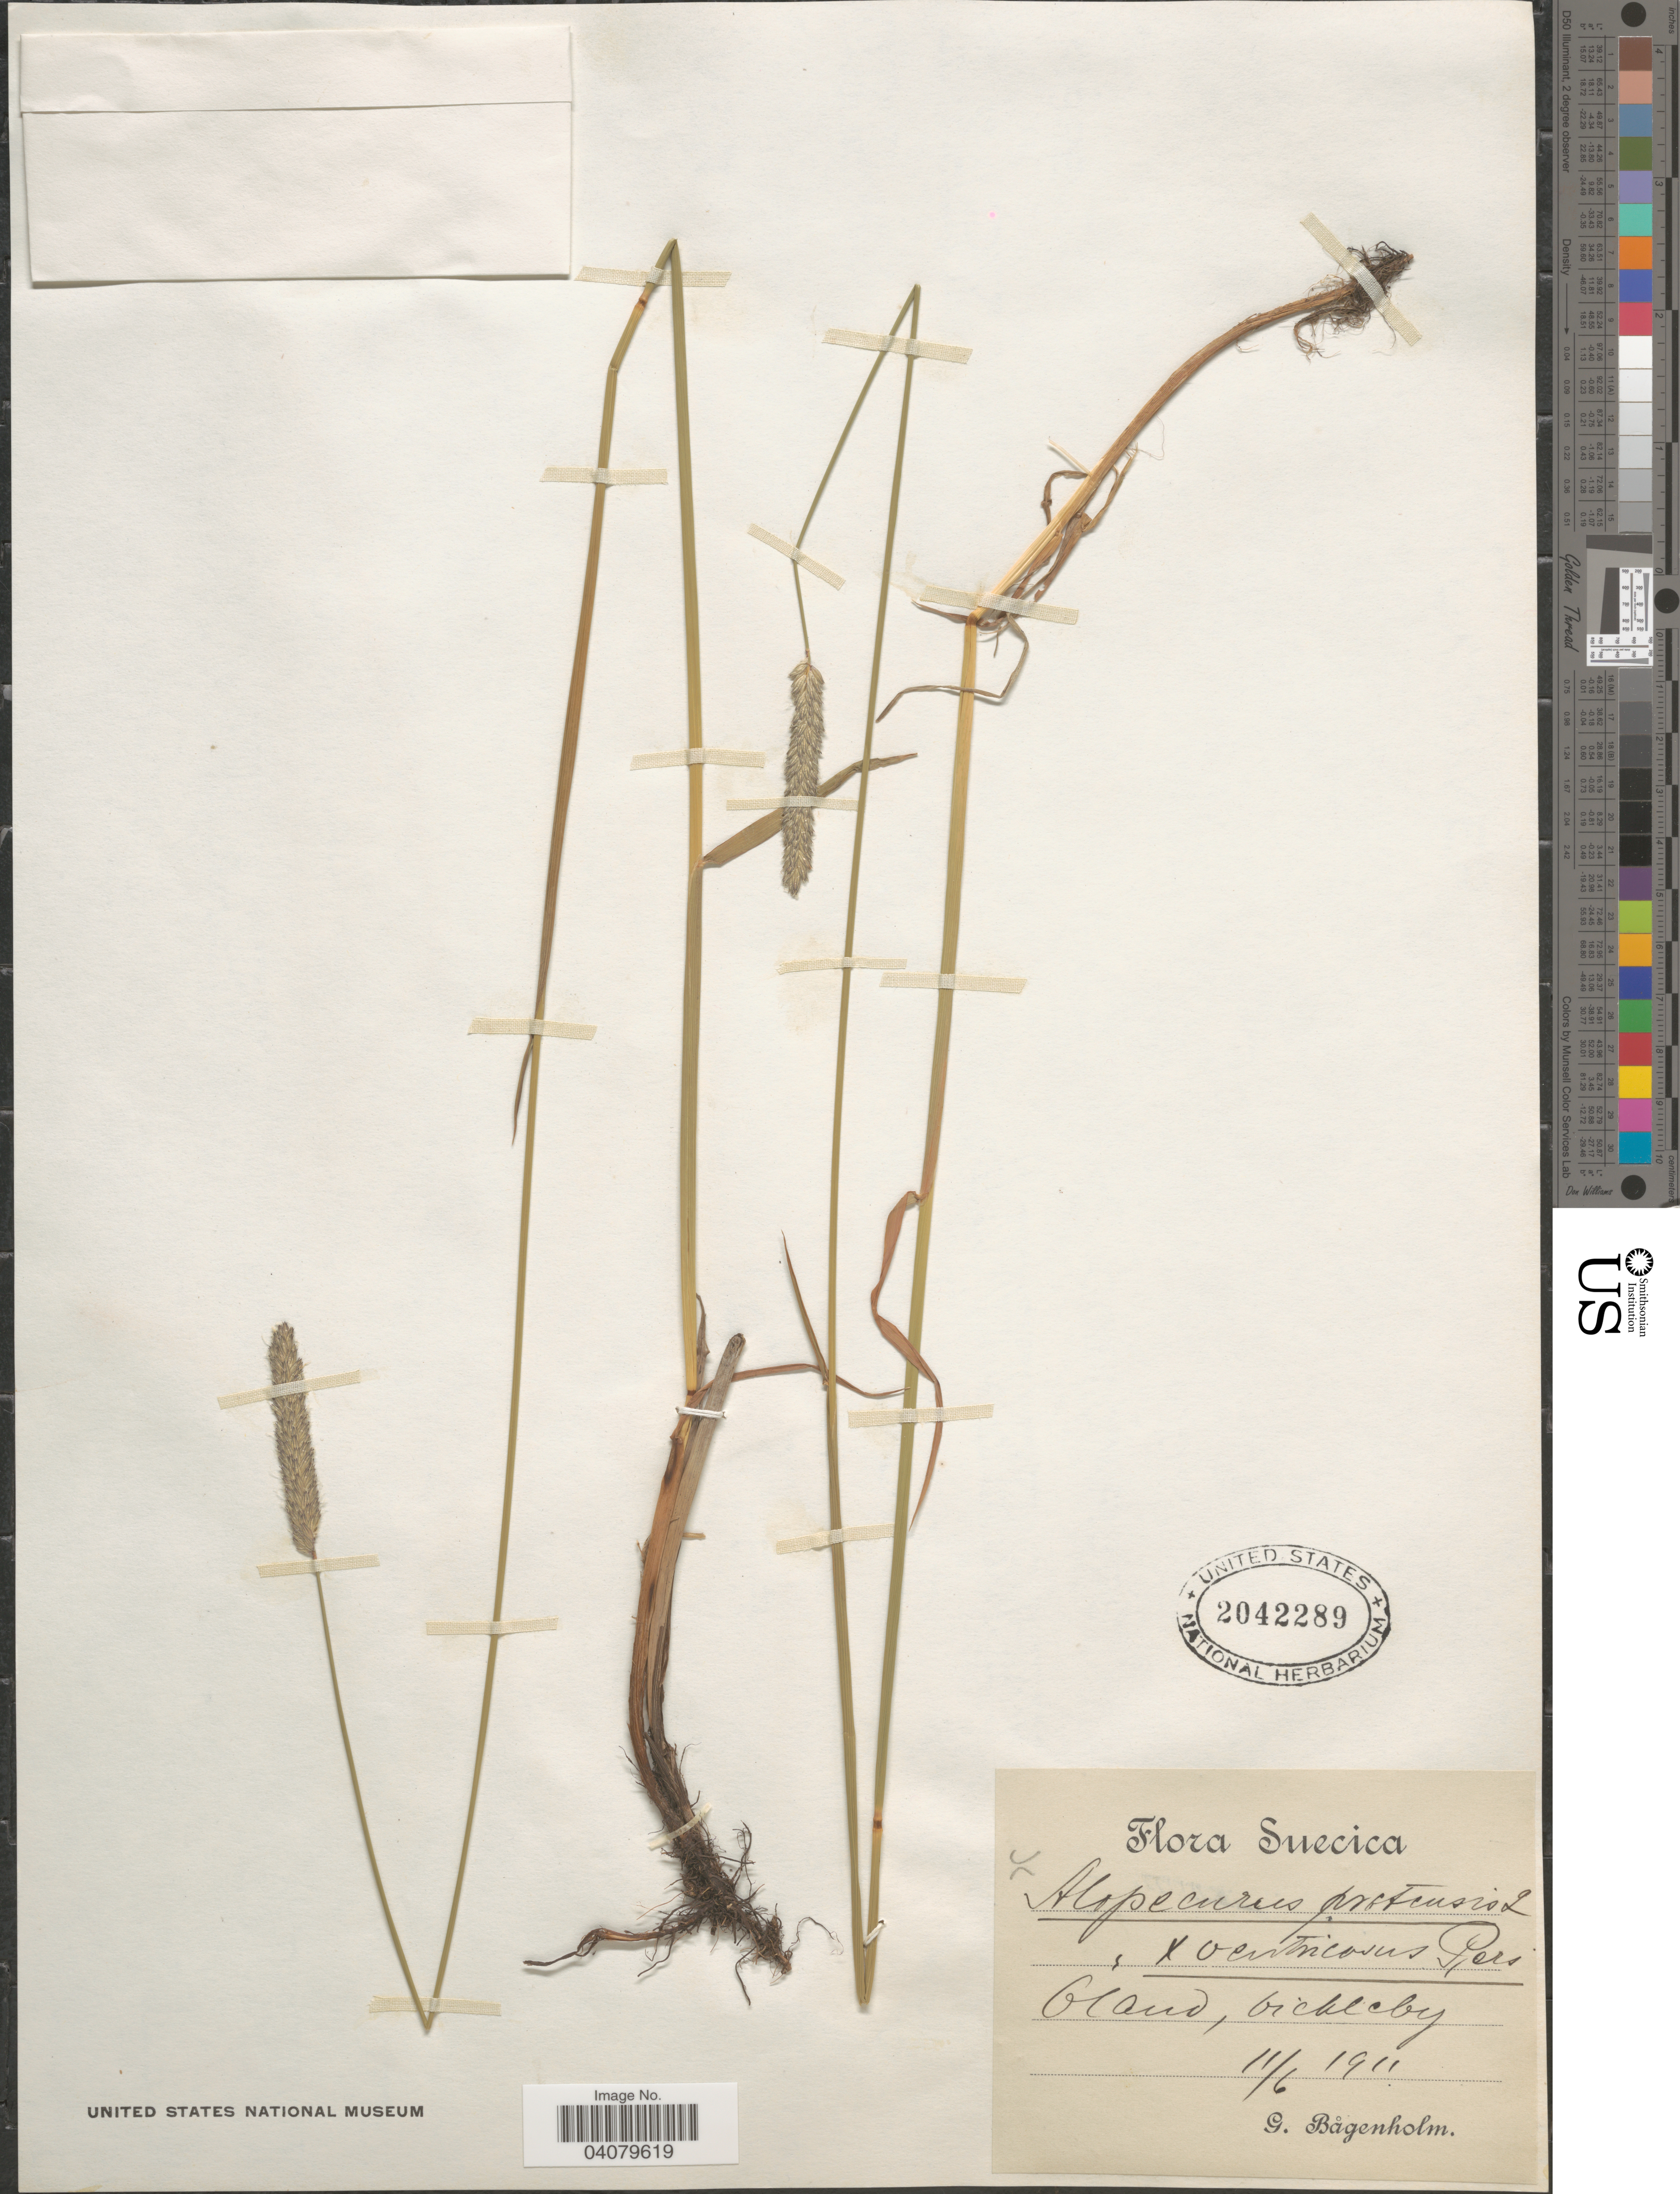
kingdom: Plantae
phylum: Tracheophyta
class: Liliopsida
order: Poales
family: Poaceae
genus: Alopecurus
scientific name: Alopecurus pratensis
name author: L.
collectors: G. Bagenholm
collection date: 1911-06-11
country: Sweden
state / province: Kalmar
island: Oland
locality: Suecica. Oland, Vickleby.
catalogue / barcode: US 2042289